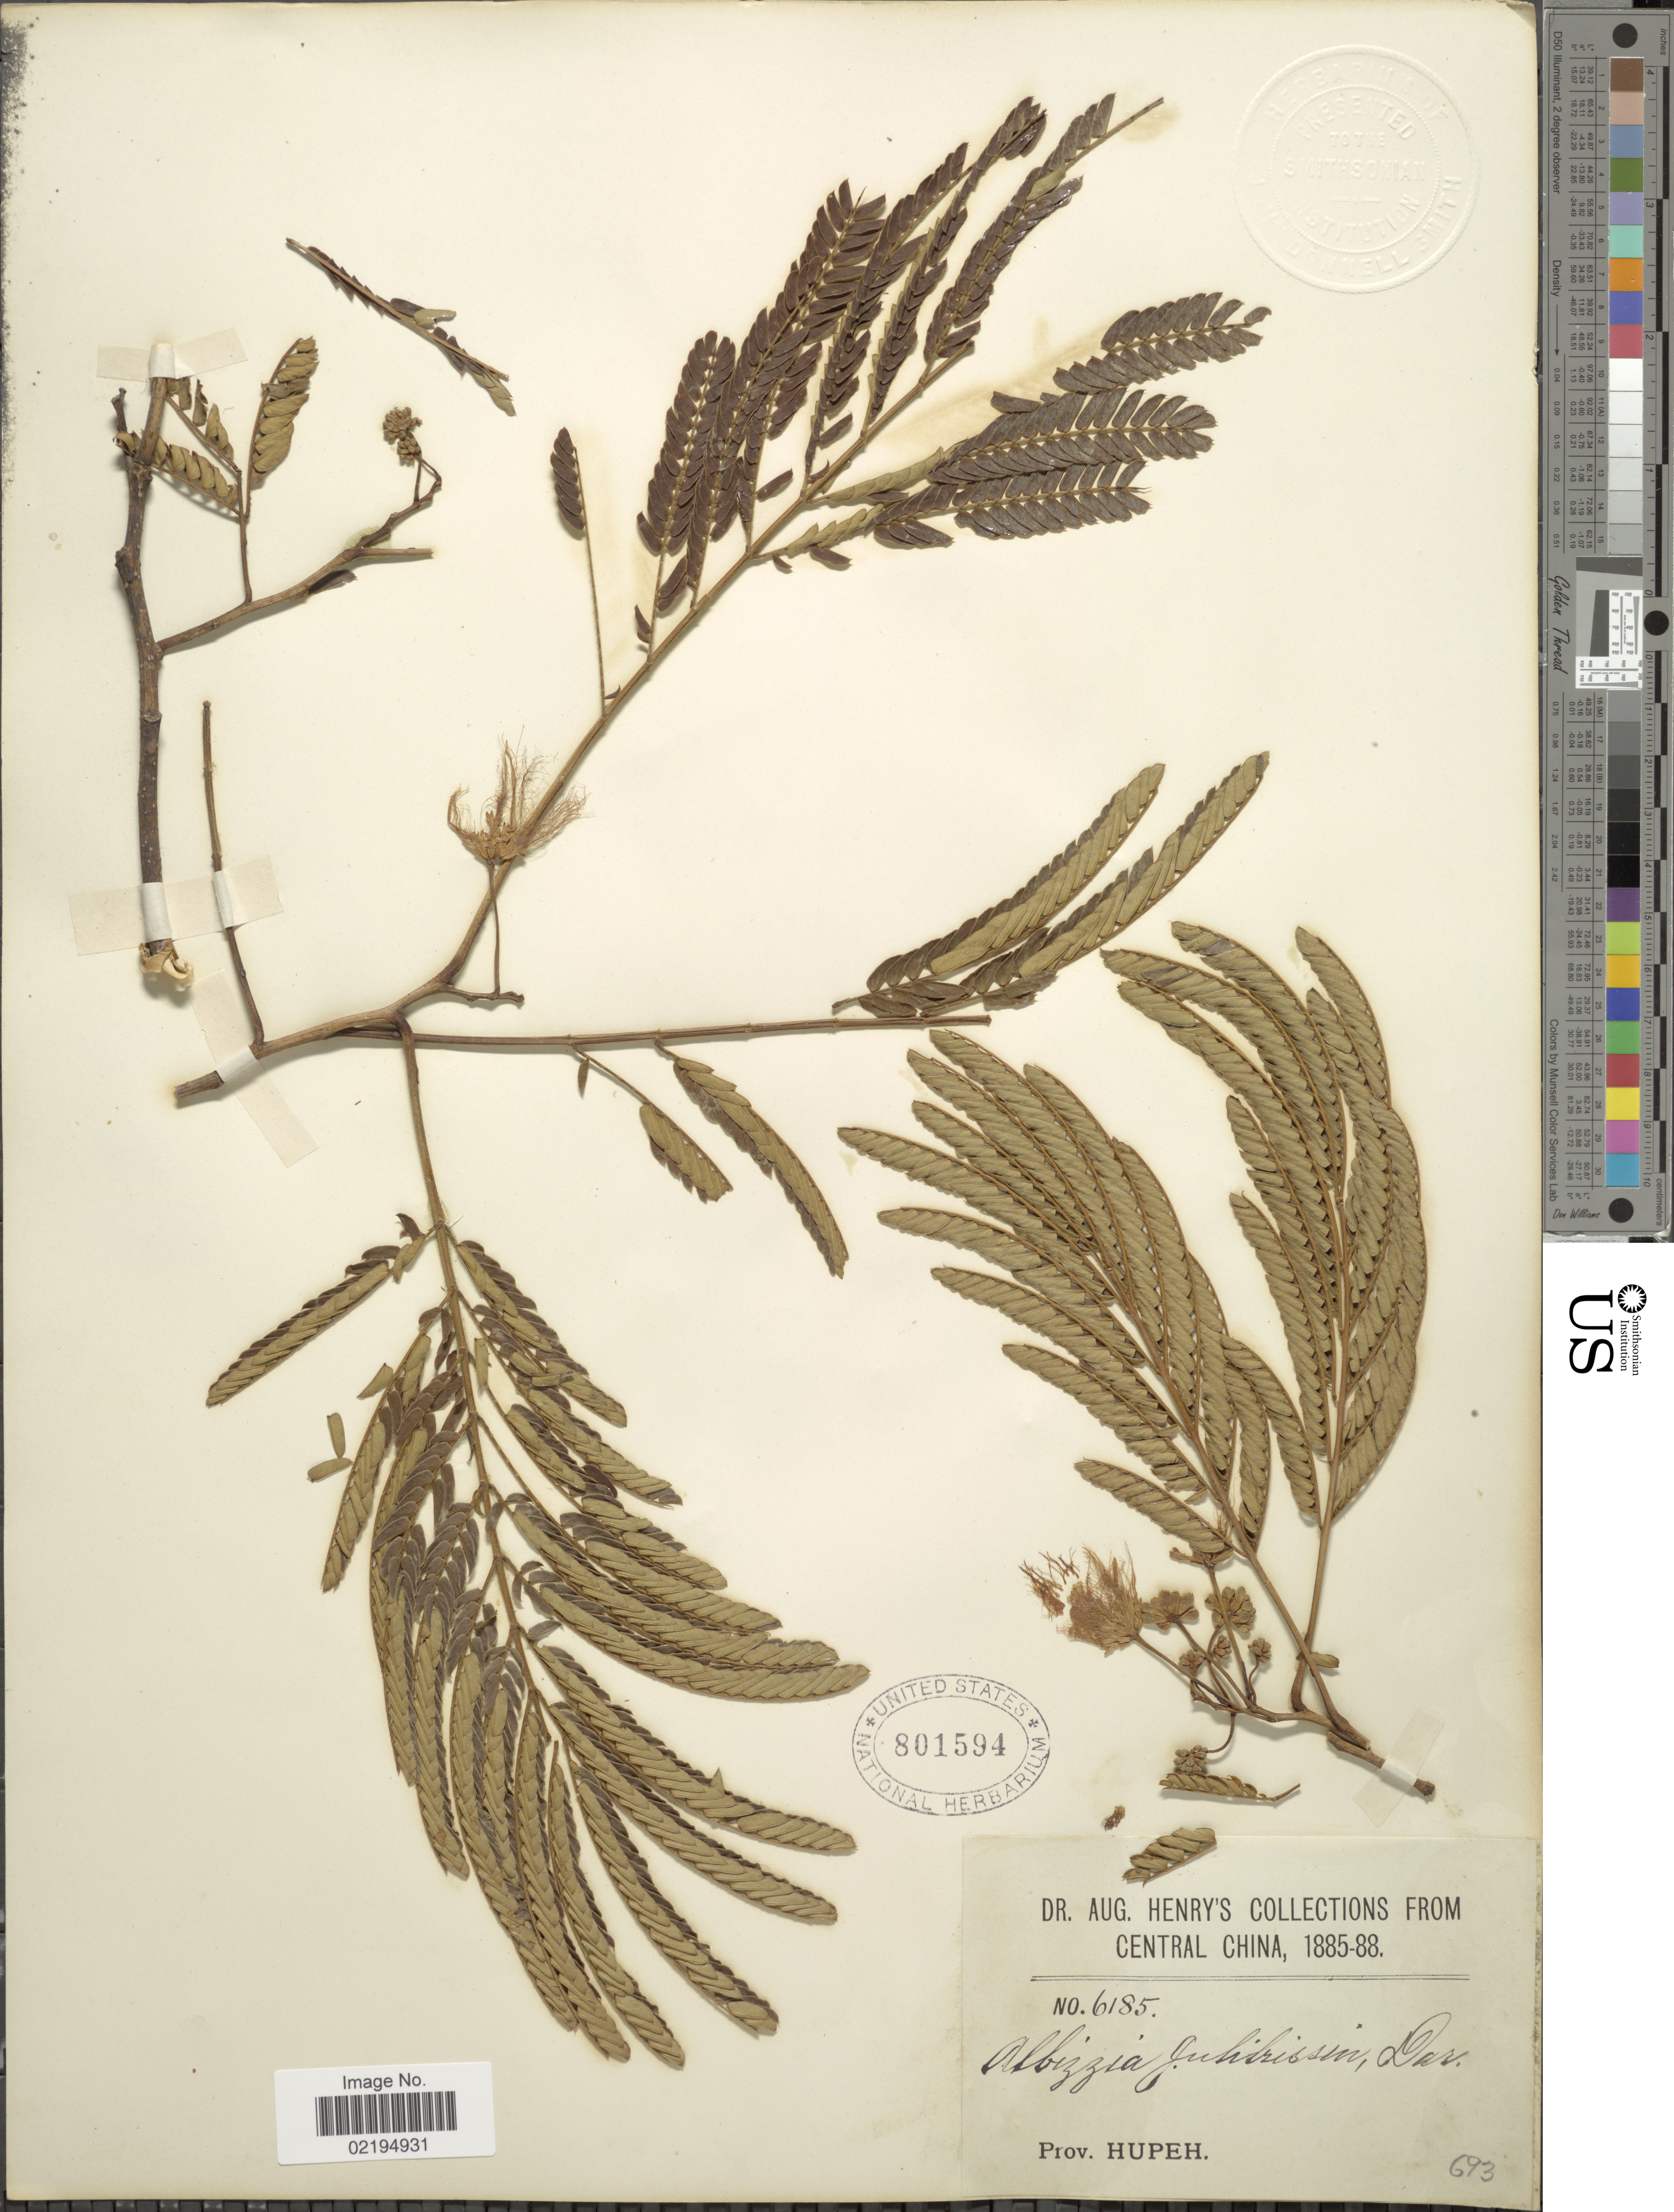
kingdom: Plantae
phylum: Tracheophyta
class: Magnoliopsida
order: Fabales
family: Fabaceae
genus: Albizia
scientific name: Albizia julibrissin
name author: Durazz.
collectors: A. Henry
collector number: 6185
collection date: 1885/1888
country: China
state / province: Hubei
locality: Central China, Prov. Hupeh.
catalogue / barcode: US 801594